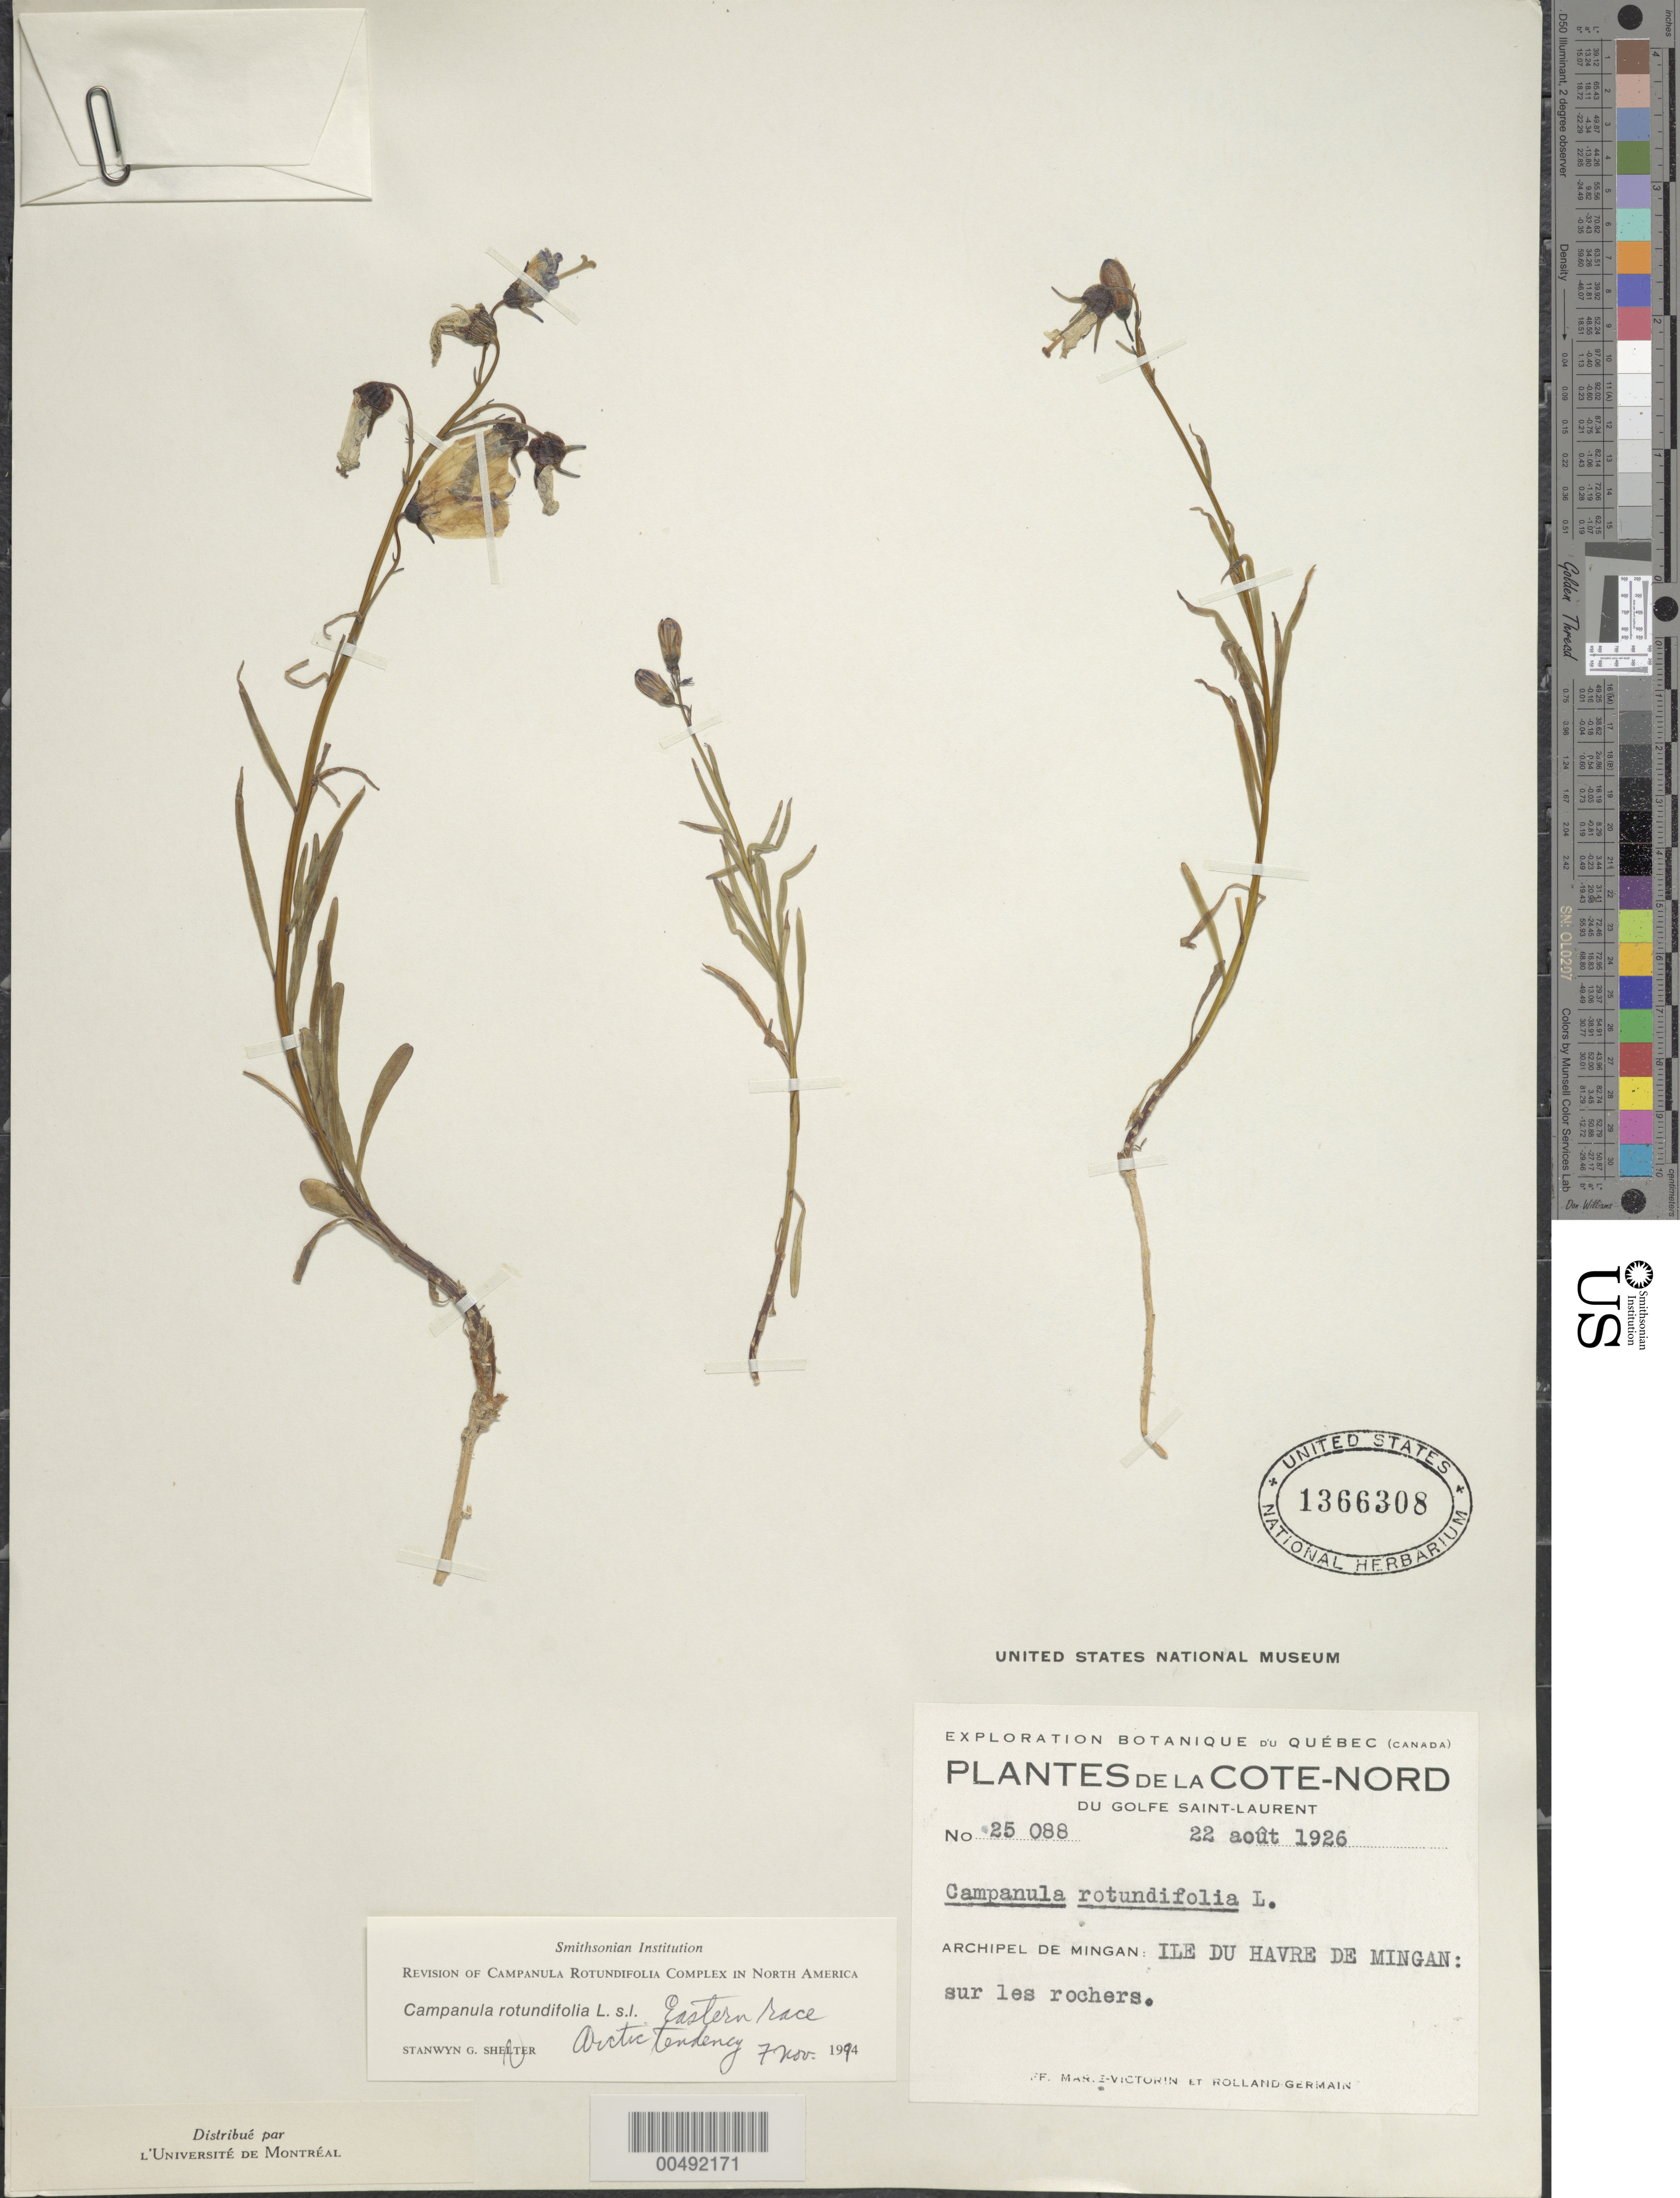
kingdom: Plantae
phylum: Tracheophyta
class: Magnoliopsida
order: Asterales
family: Campanulaceae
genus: Campanula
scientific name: Campanula rotundifolia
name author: L.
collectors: Fr. Marie-Victorin & Rolland-Germain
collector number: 25088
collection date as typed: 22 Aug 1926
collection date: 1926-08-22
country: Canada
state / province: Quebec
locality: Cote-Nord du Golfe Saint-Laurent, Archipel de Mingan, Ile du Havre de Mingan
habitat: sur les rochers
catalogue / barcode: US 1366308